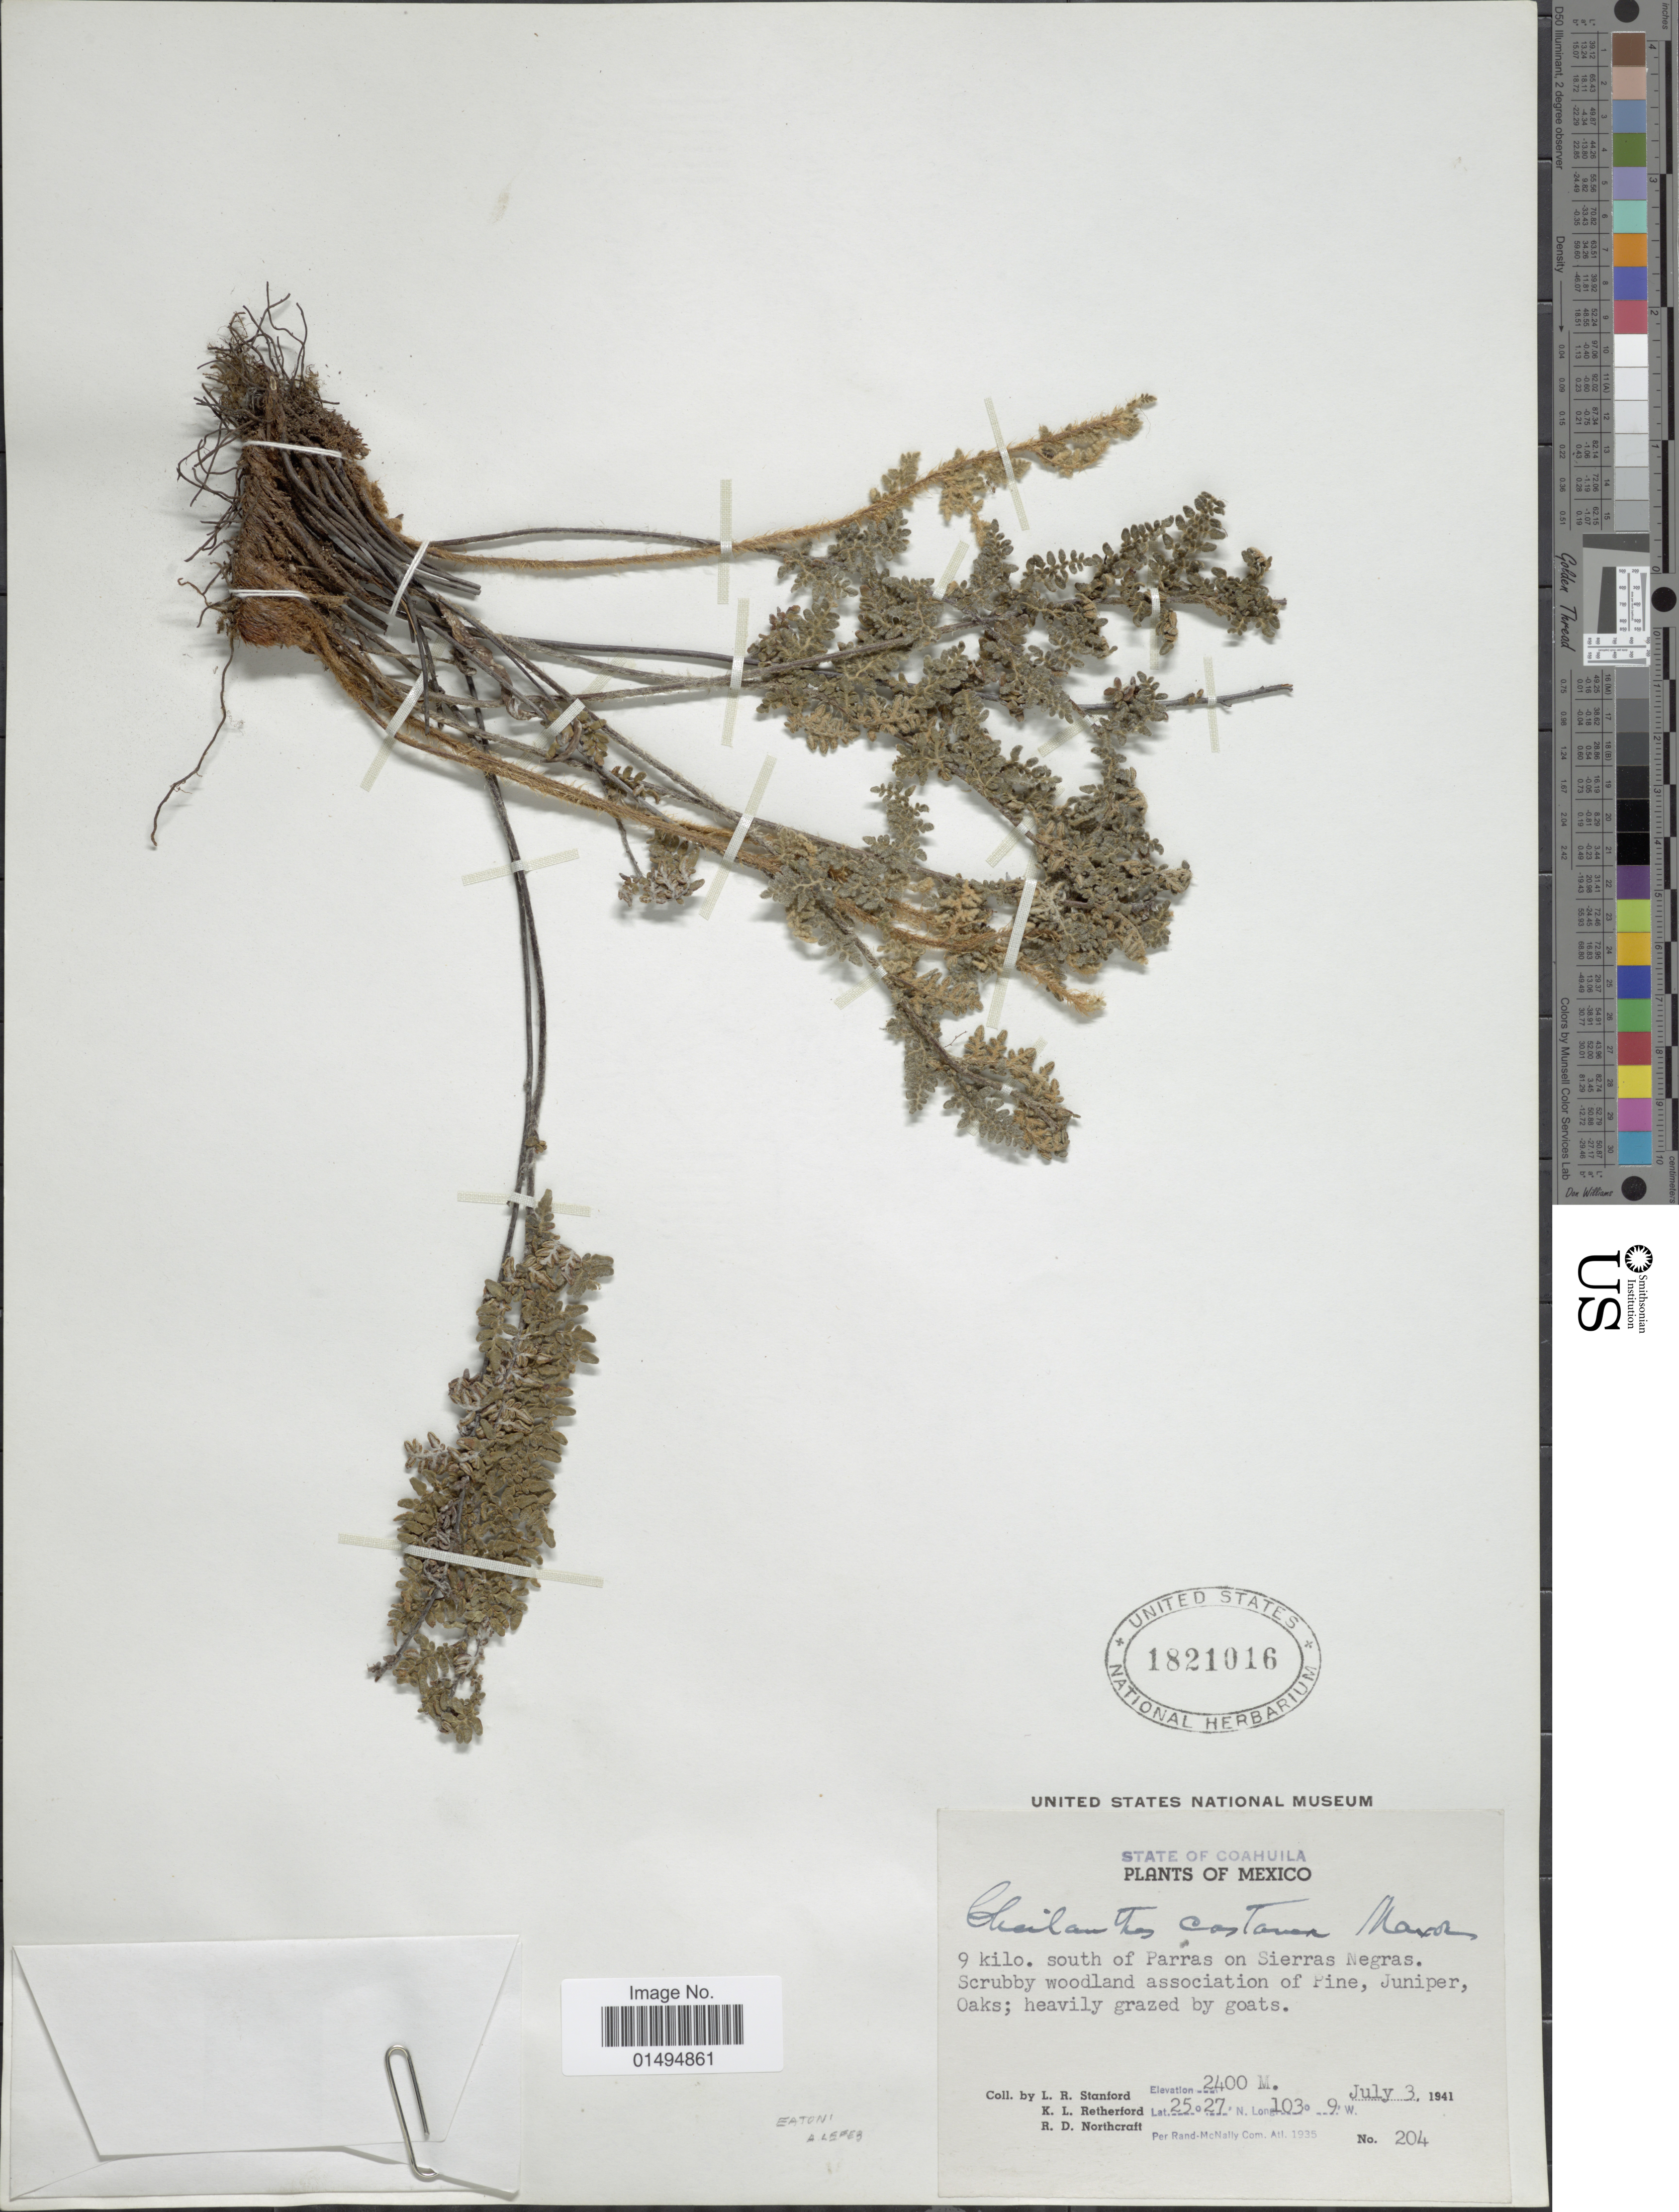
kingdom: Plantae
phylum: Tracheophyta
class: Polypodiopsida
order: Polypodiales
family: Pteridaceae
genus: Myriopteris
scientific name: Myriopteris rufa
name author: Fée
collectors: L. R. Stanford, K. Retherford & R. Northcraft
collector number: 204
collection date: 1941-07-03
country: Mexico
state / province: Coahuila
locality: State of Coahuila, 9 kilo. south of Parras on Sierras Negras, scrubby woodland associaton of Pine, Juniper, Oaks; heavily grazed by goats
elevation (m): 2400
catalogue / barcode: US 1821016